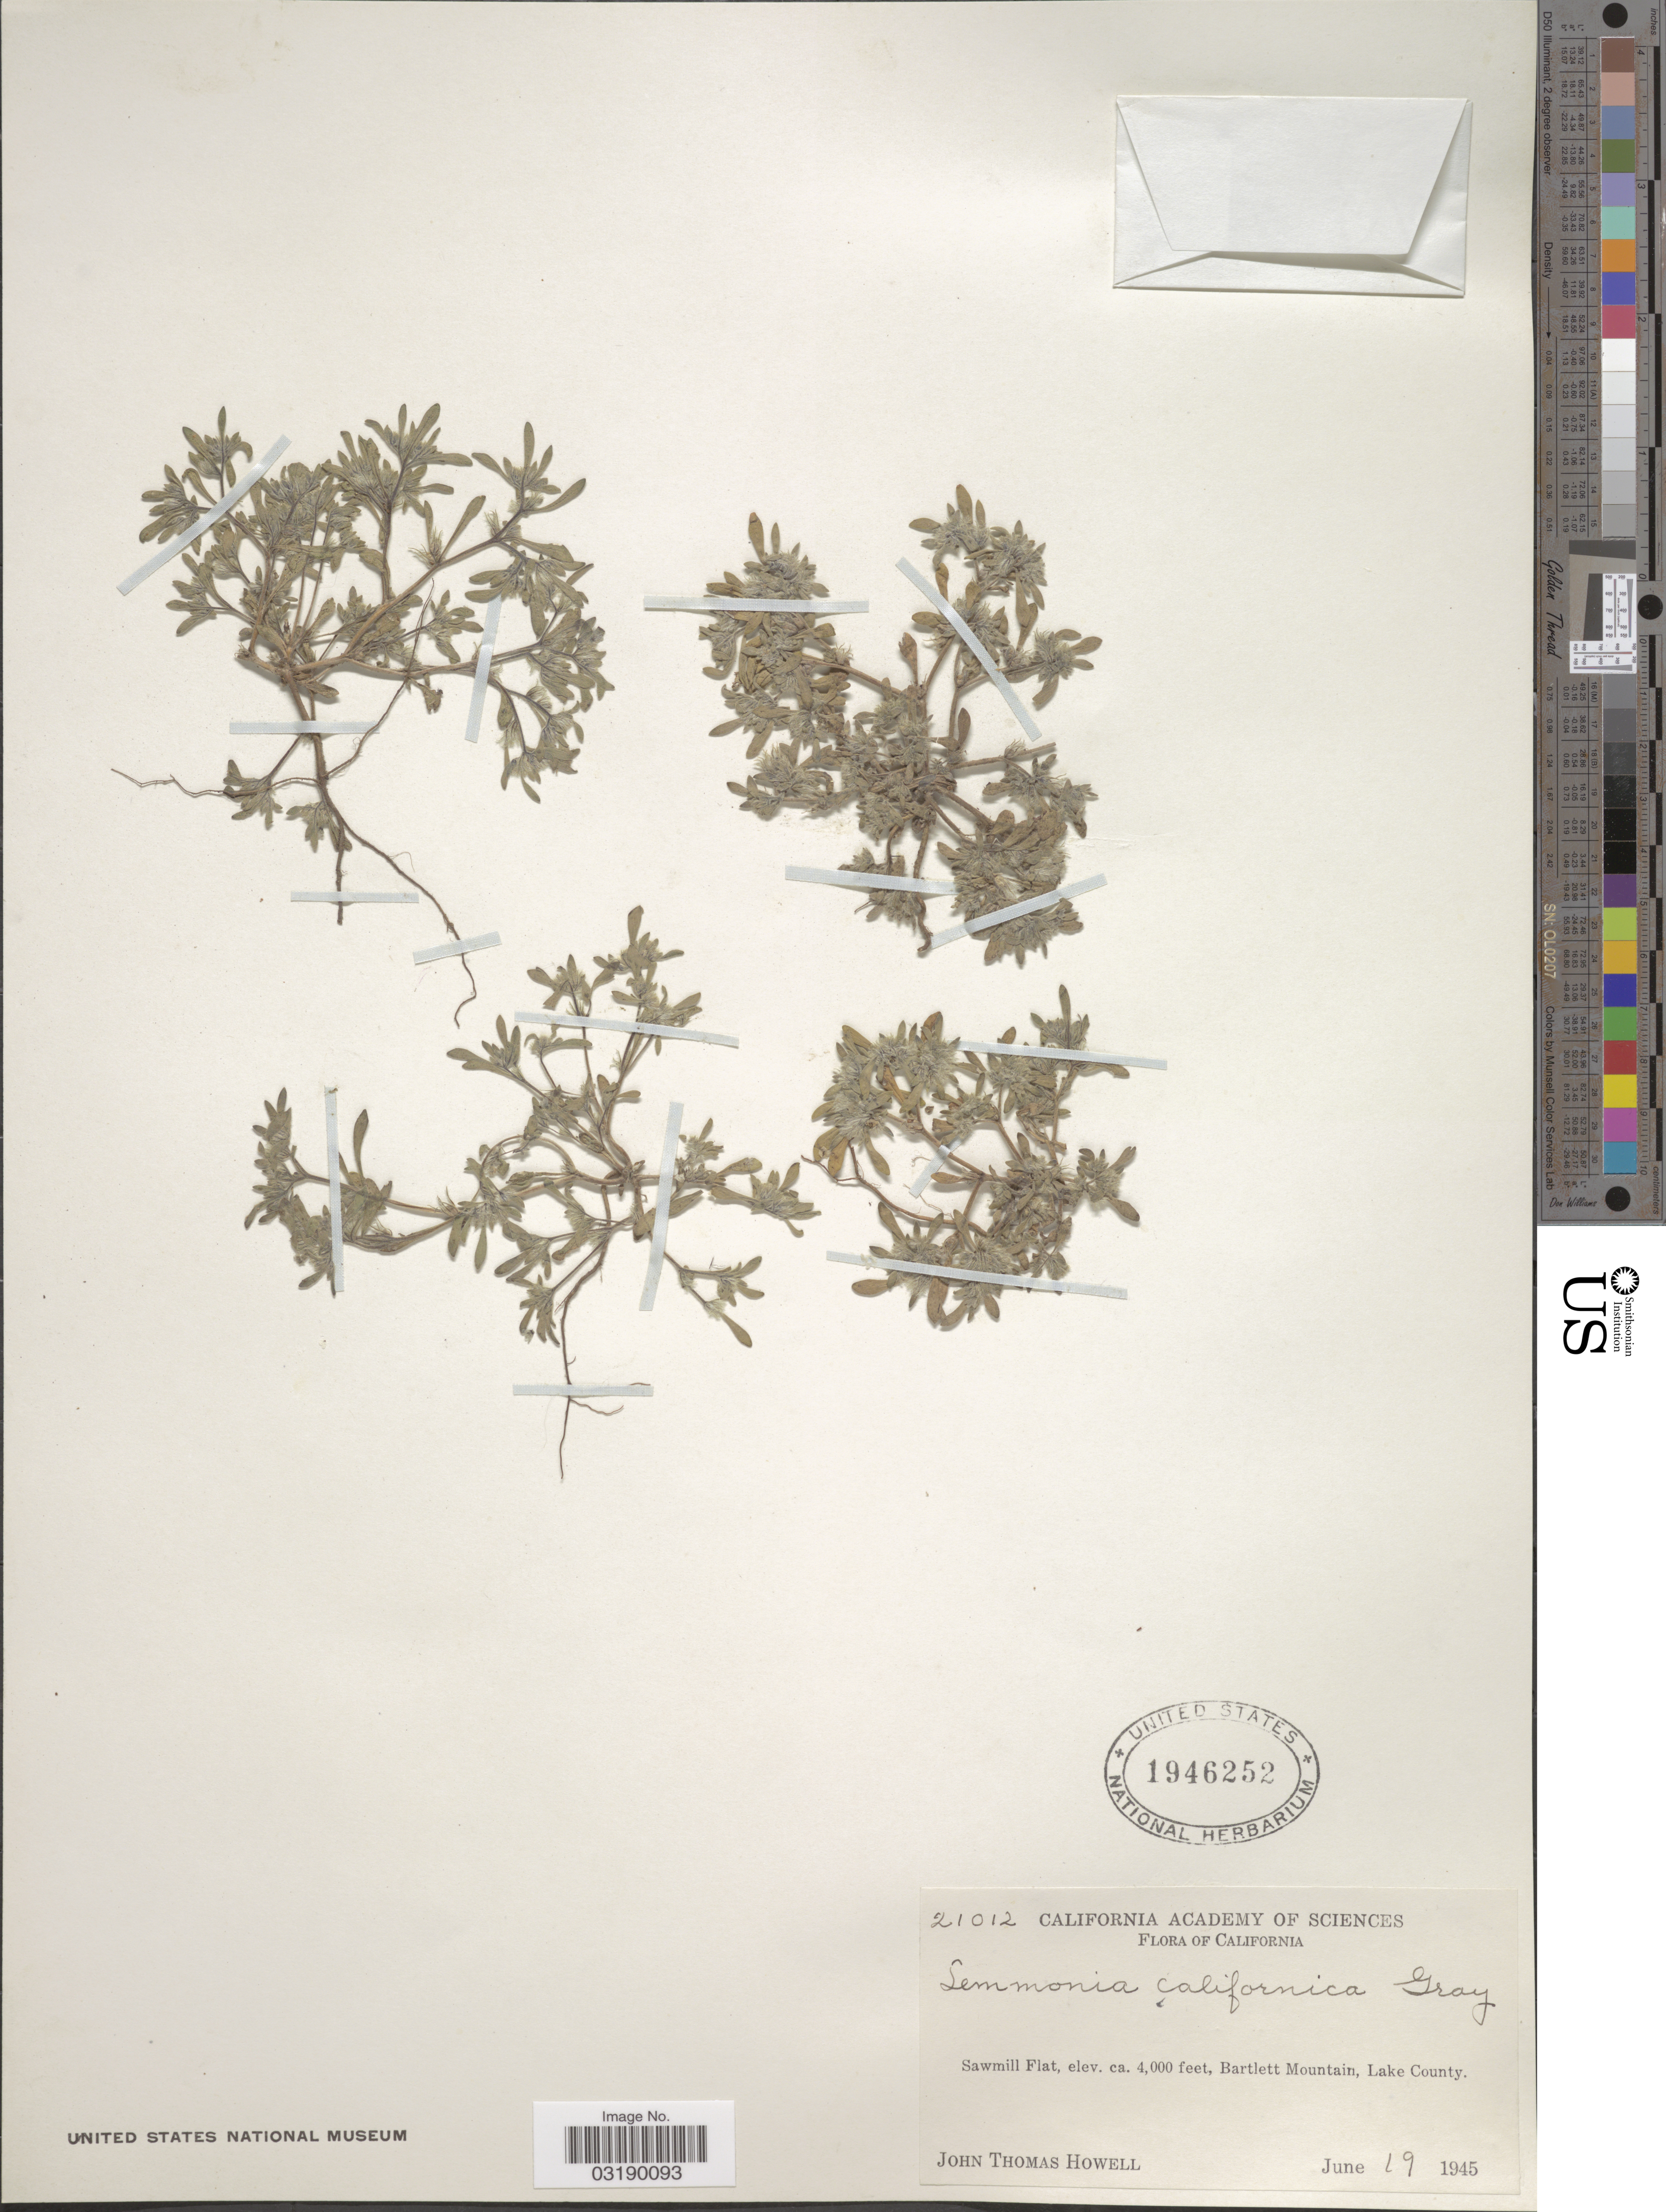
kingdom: Plantae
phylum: Tracheophyta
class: Magnoliopsida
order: Boraginales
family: Namaceae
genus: Nama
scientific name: Nama californica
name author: (A. Gray) J.D. Bacon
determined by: Strong, Mark T., (BOT), Smithsonian Institution - National Museum of Natural History (UNITED STATES)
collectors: J. T. Howell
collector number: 21012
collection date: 1945-06-19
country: United States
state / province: California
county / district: Lake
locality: Sawmill Flat. Bartlett Mountain, Lake County.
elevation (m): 1219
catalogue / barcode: US 1946252